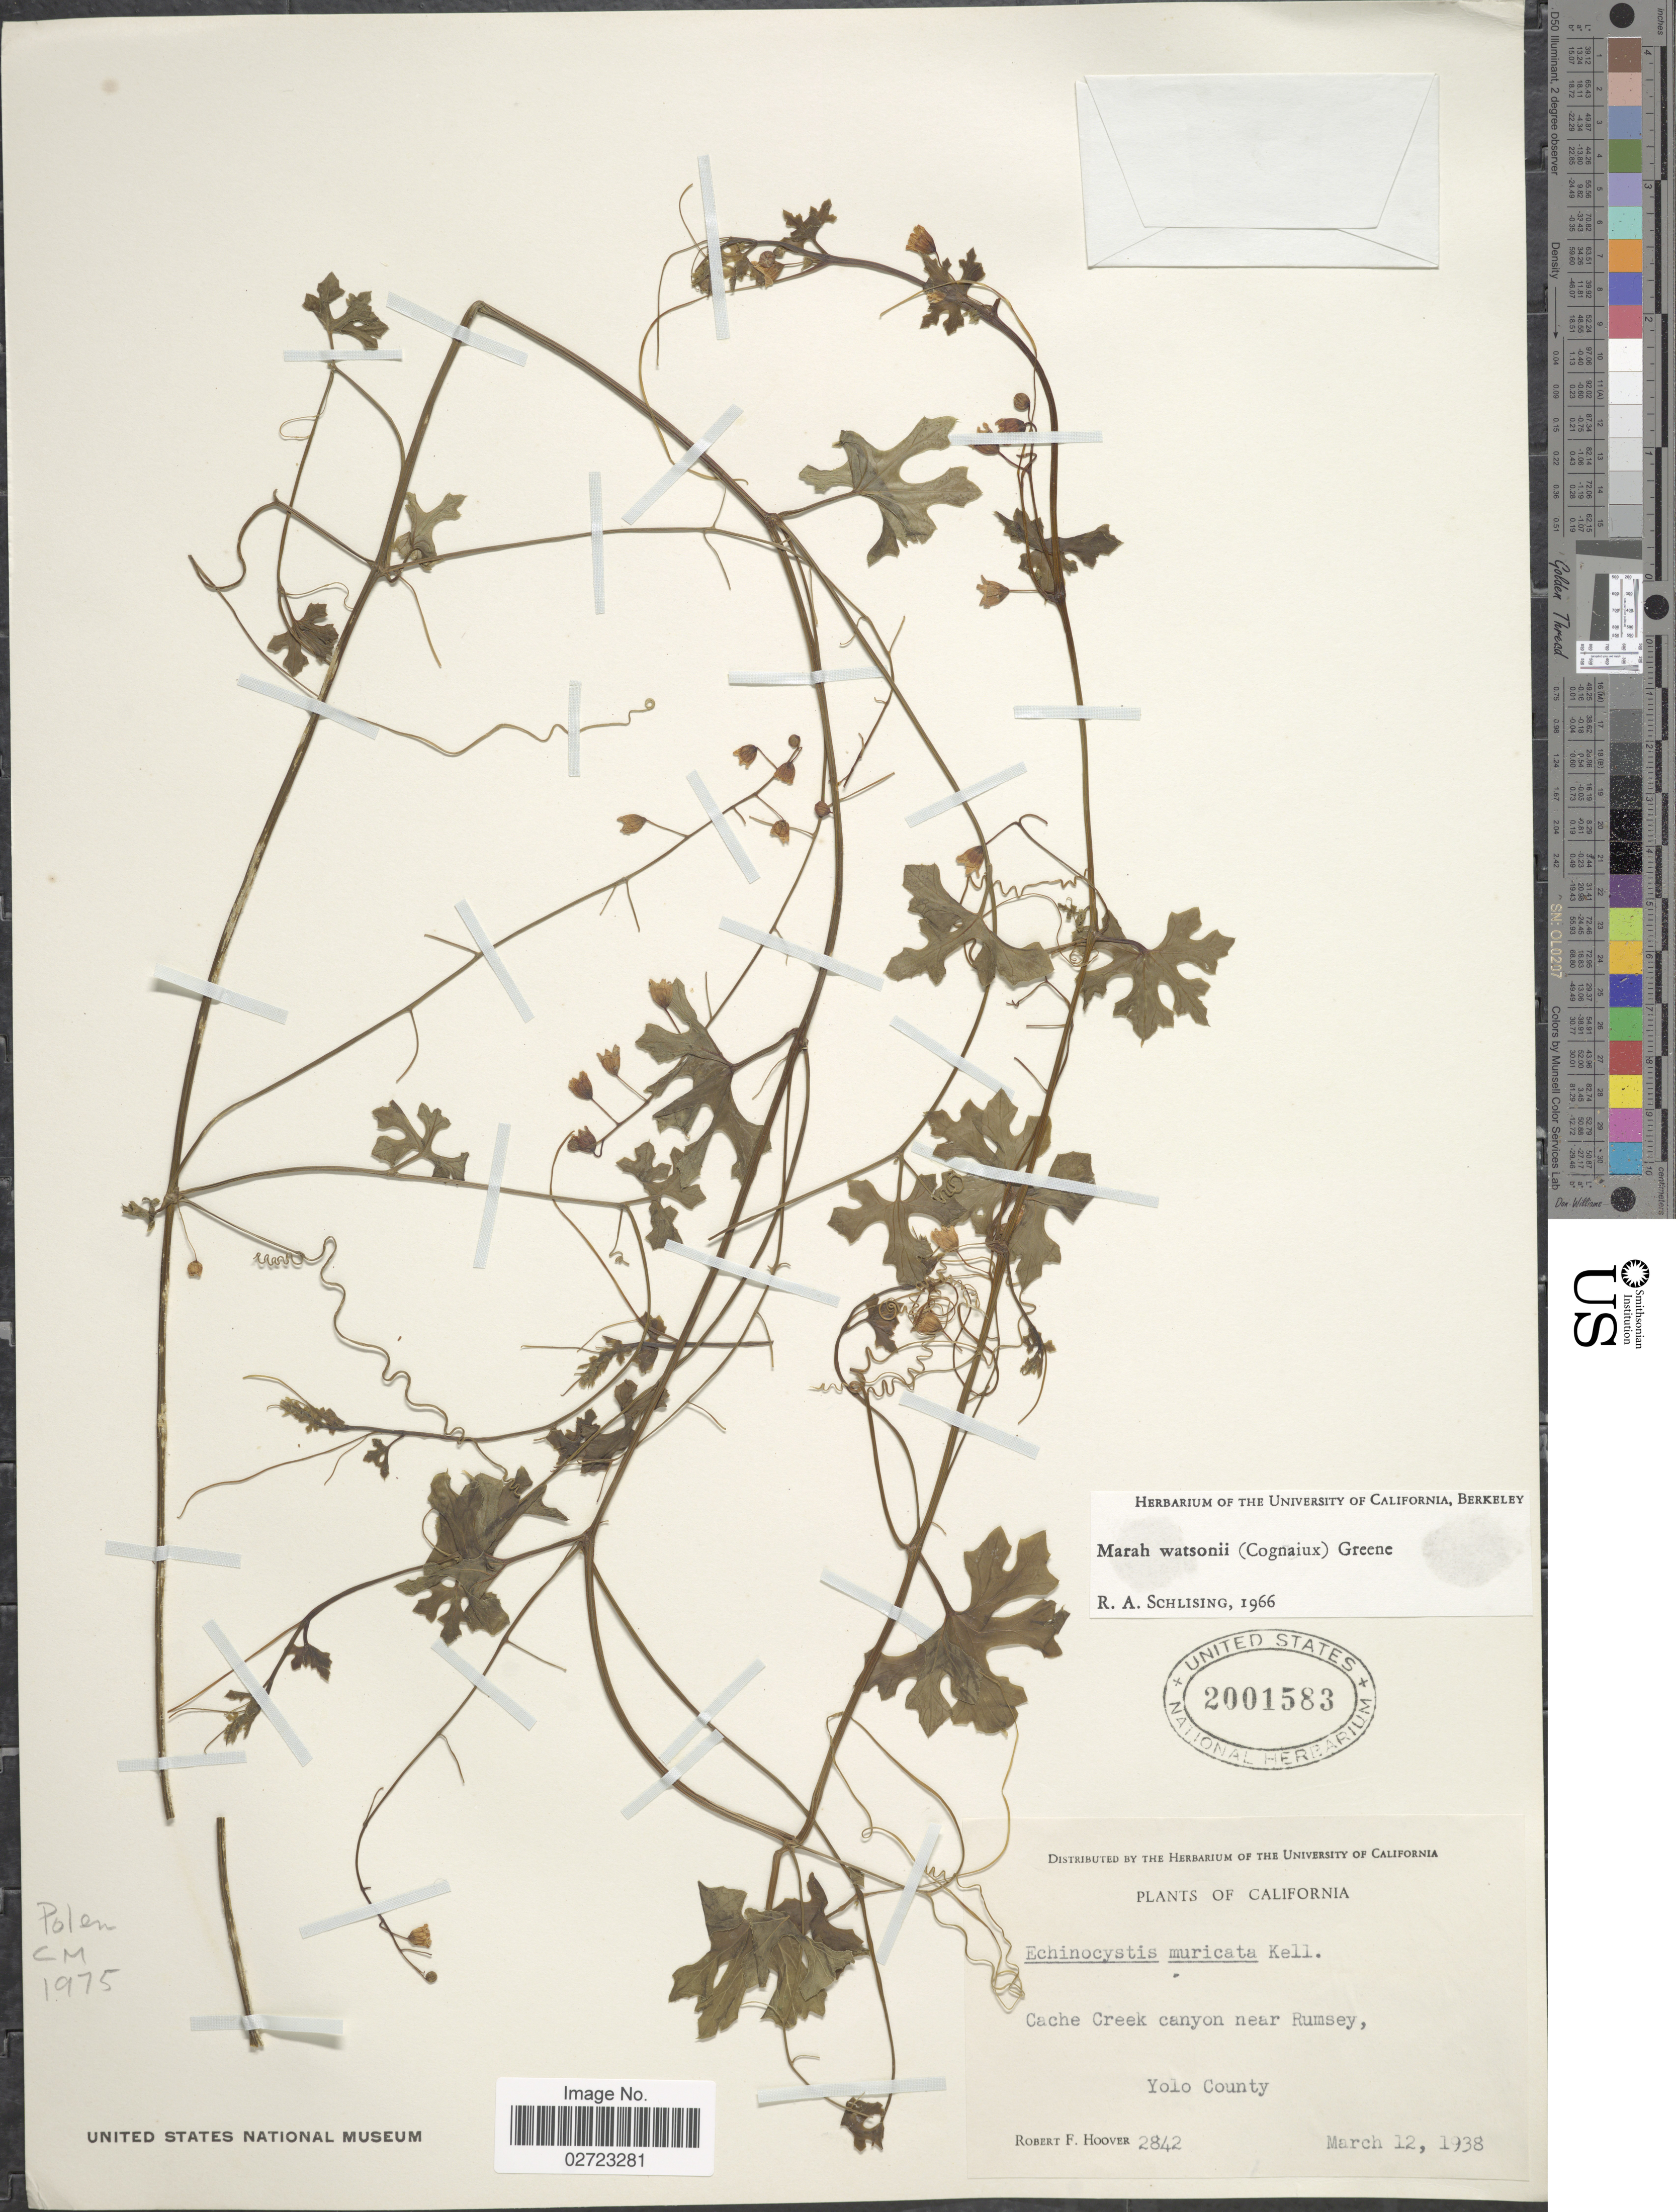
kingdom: Plantae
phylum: Tracheophyta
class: Magnoliopsida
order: Cucurbitales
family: Cucurbitaceae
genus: Marah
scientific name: Marah watsonii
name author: (Cogn.) Greene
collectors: R. F. Hoover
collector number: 2842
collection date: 1938-03-12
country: United States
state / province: California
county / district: Yolo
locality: Cache Creek canyon near Rumsey, Yolo County.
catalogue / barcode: US 2001583